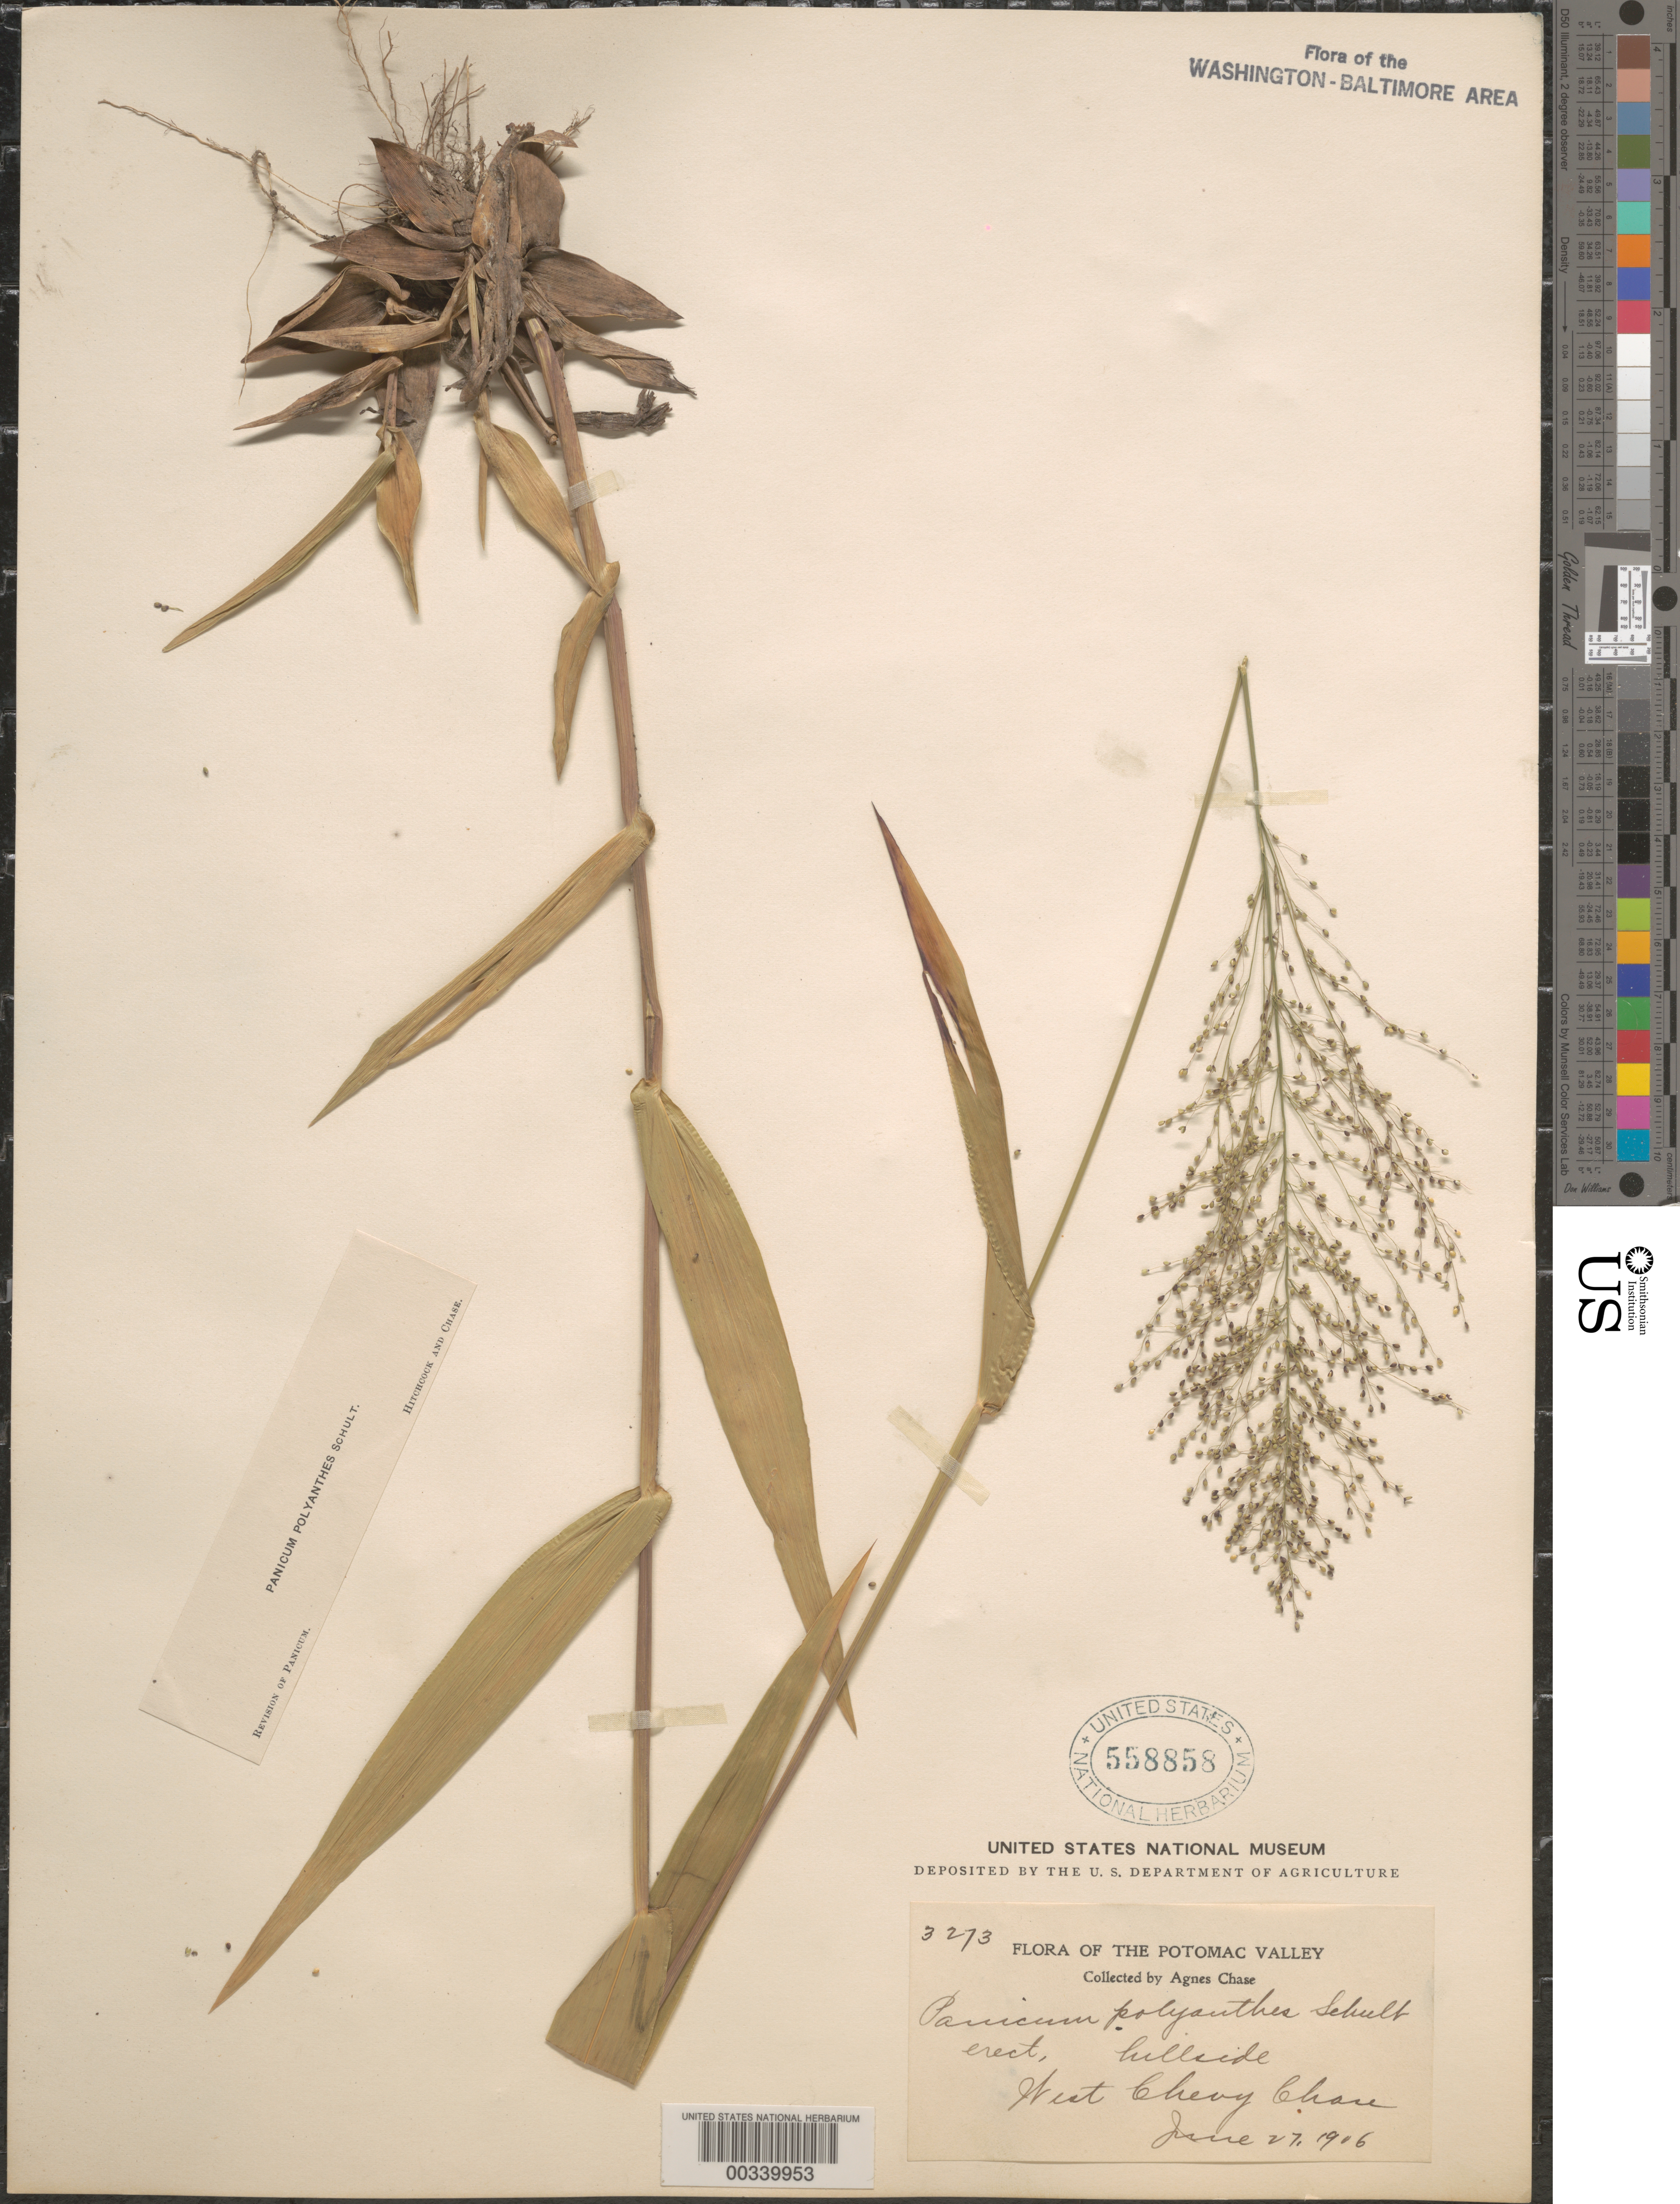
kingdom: Plantae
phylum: Tracheophyta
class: Liliopsida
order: Poales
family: Poaceae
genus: Dichanthelium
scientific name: Dichanthelium sphaerocarpon var. isophyllum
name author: (Scribn.) Gould & C.A. Clark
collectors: A. Chase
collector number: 3273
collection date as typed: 27 Jun 1906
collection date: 1906-06-27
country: United States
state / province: Maryland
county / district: Montgomery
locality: West Chevy Chase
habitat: Hillside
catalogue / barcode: US 558858